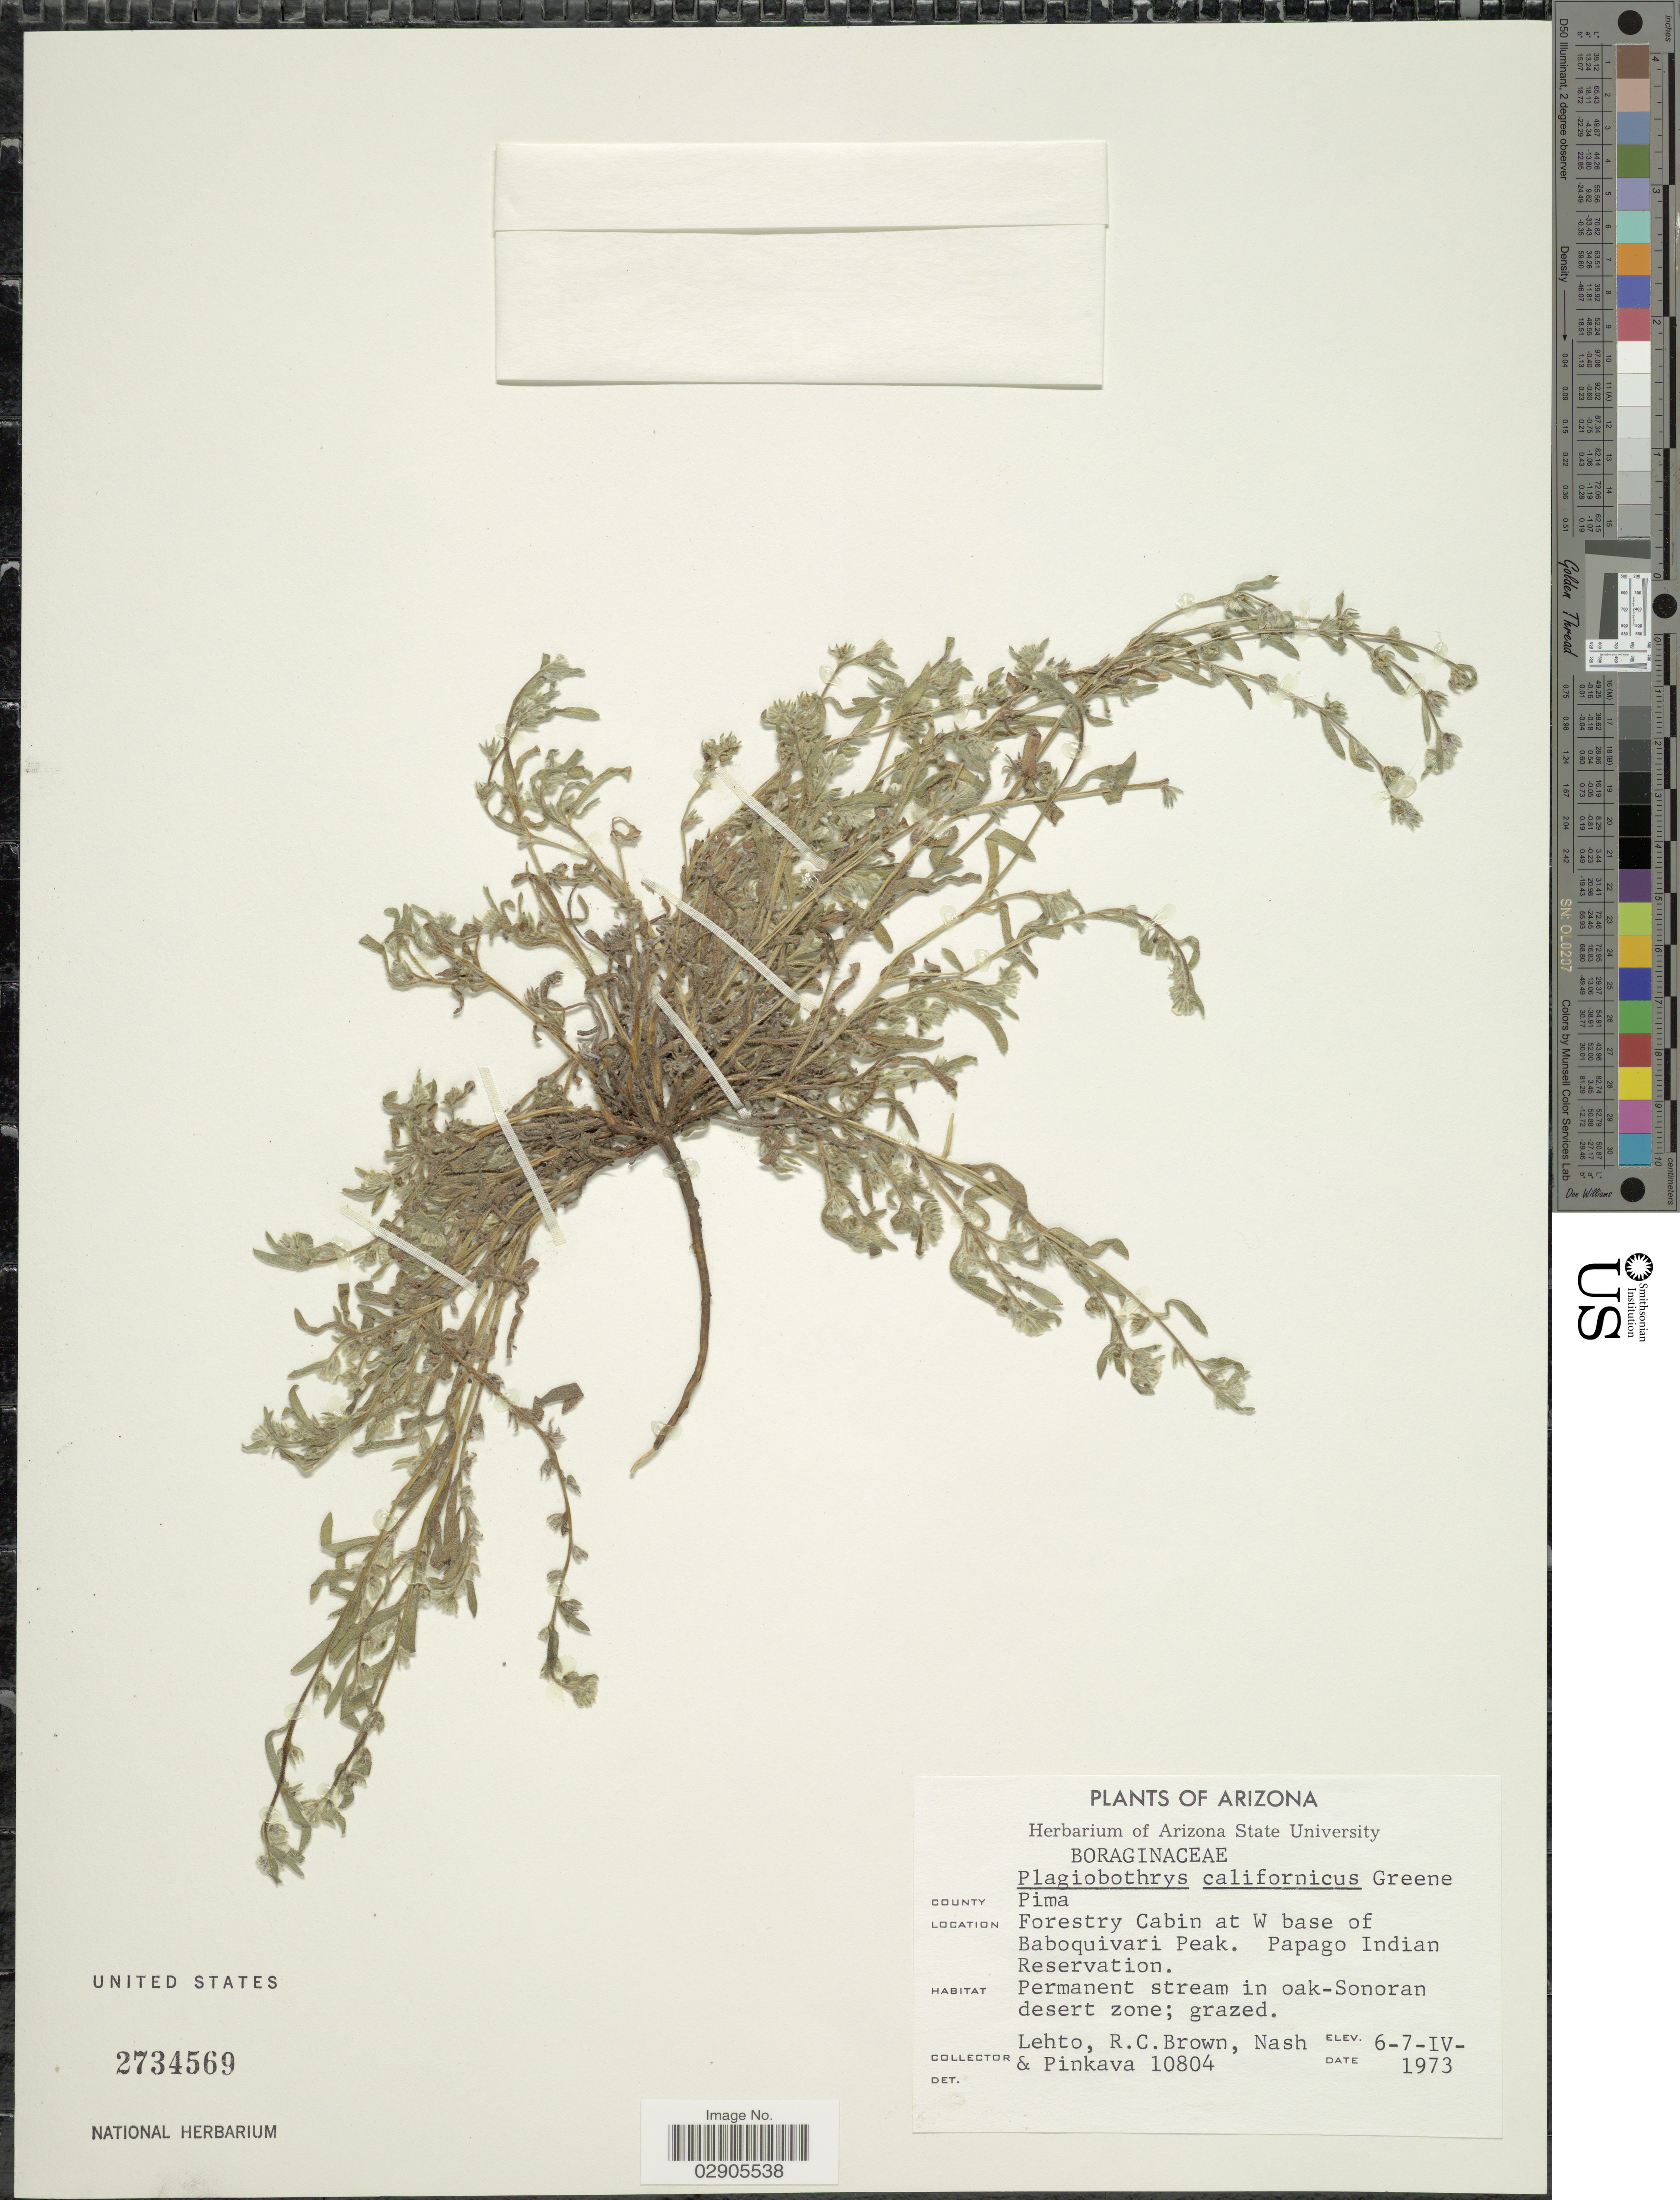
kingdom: Plantae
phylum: Tracheophyta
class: Magnoliopsida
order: Boraginales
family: Boraginaceae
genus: Plagiobothrys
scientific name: Plagiobothrys californicus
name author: (A. Gray) Greene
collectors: -. Lehto, R. C. Brown, -- Nash & -. Pinkava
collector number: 10804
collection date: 1973-04-06/1973-04-07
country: United States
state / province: Arizona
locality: County Pima. Forestry Cabin at W base of Baboquivari Peak. Papago Indian Reservation. Permanent stream in oak-Sonoran desert zone.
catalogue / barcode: US 2734569